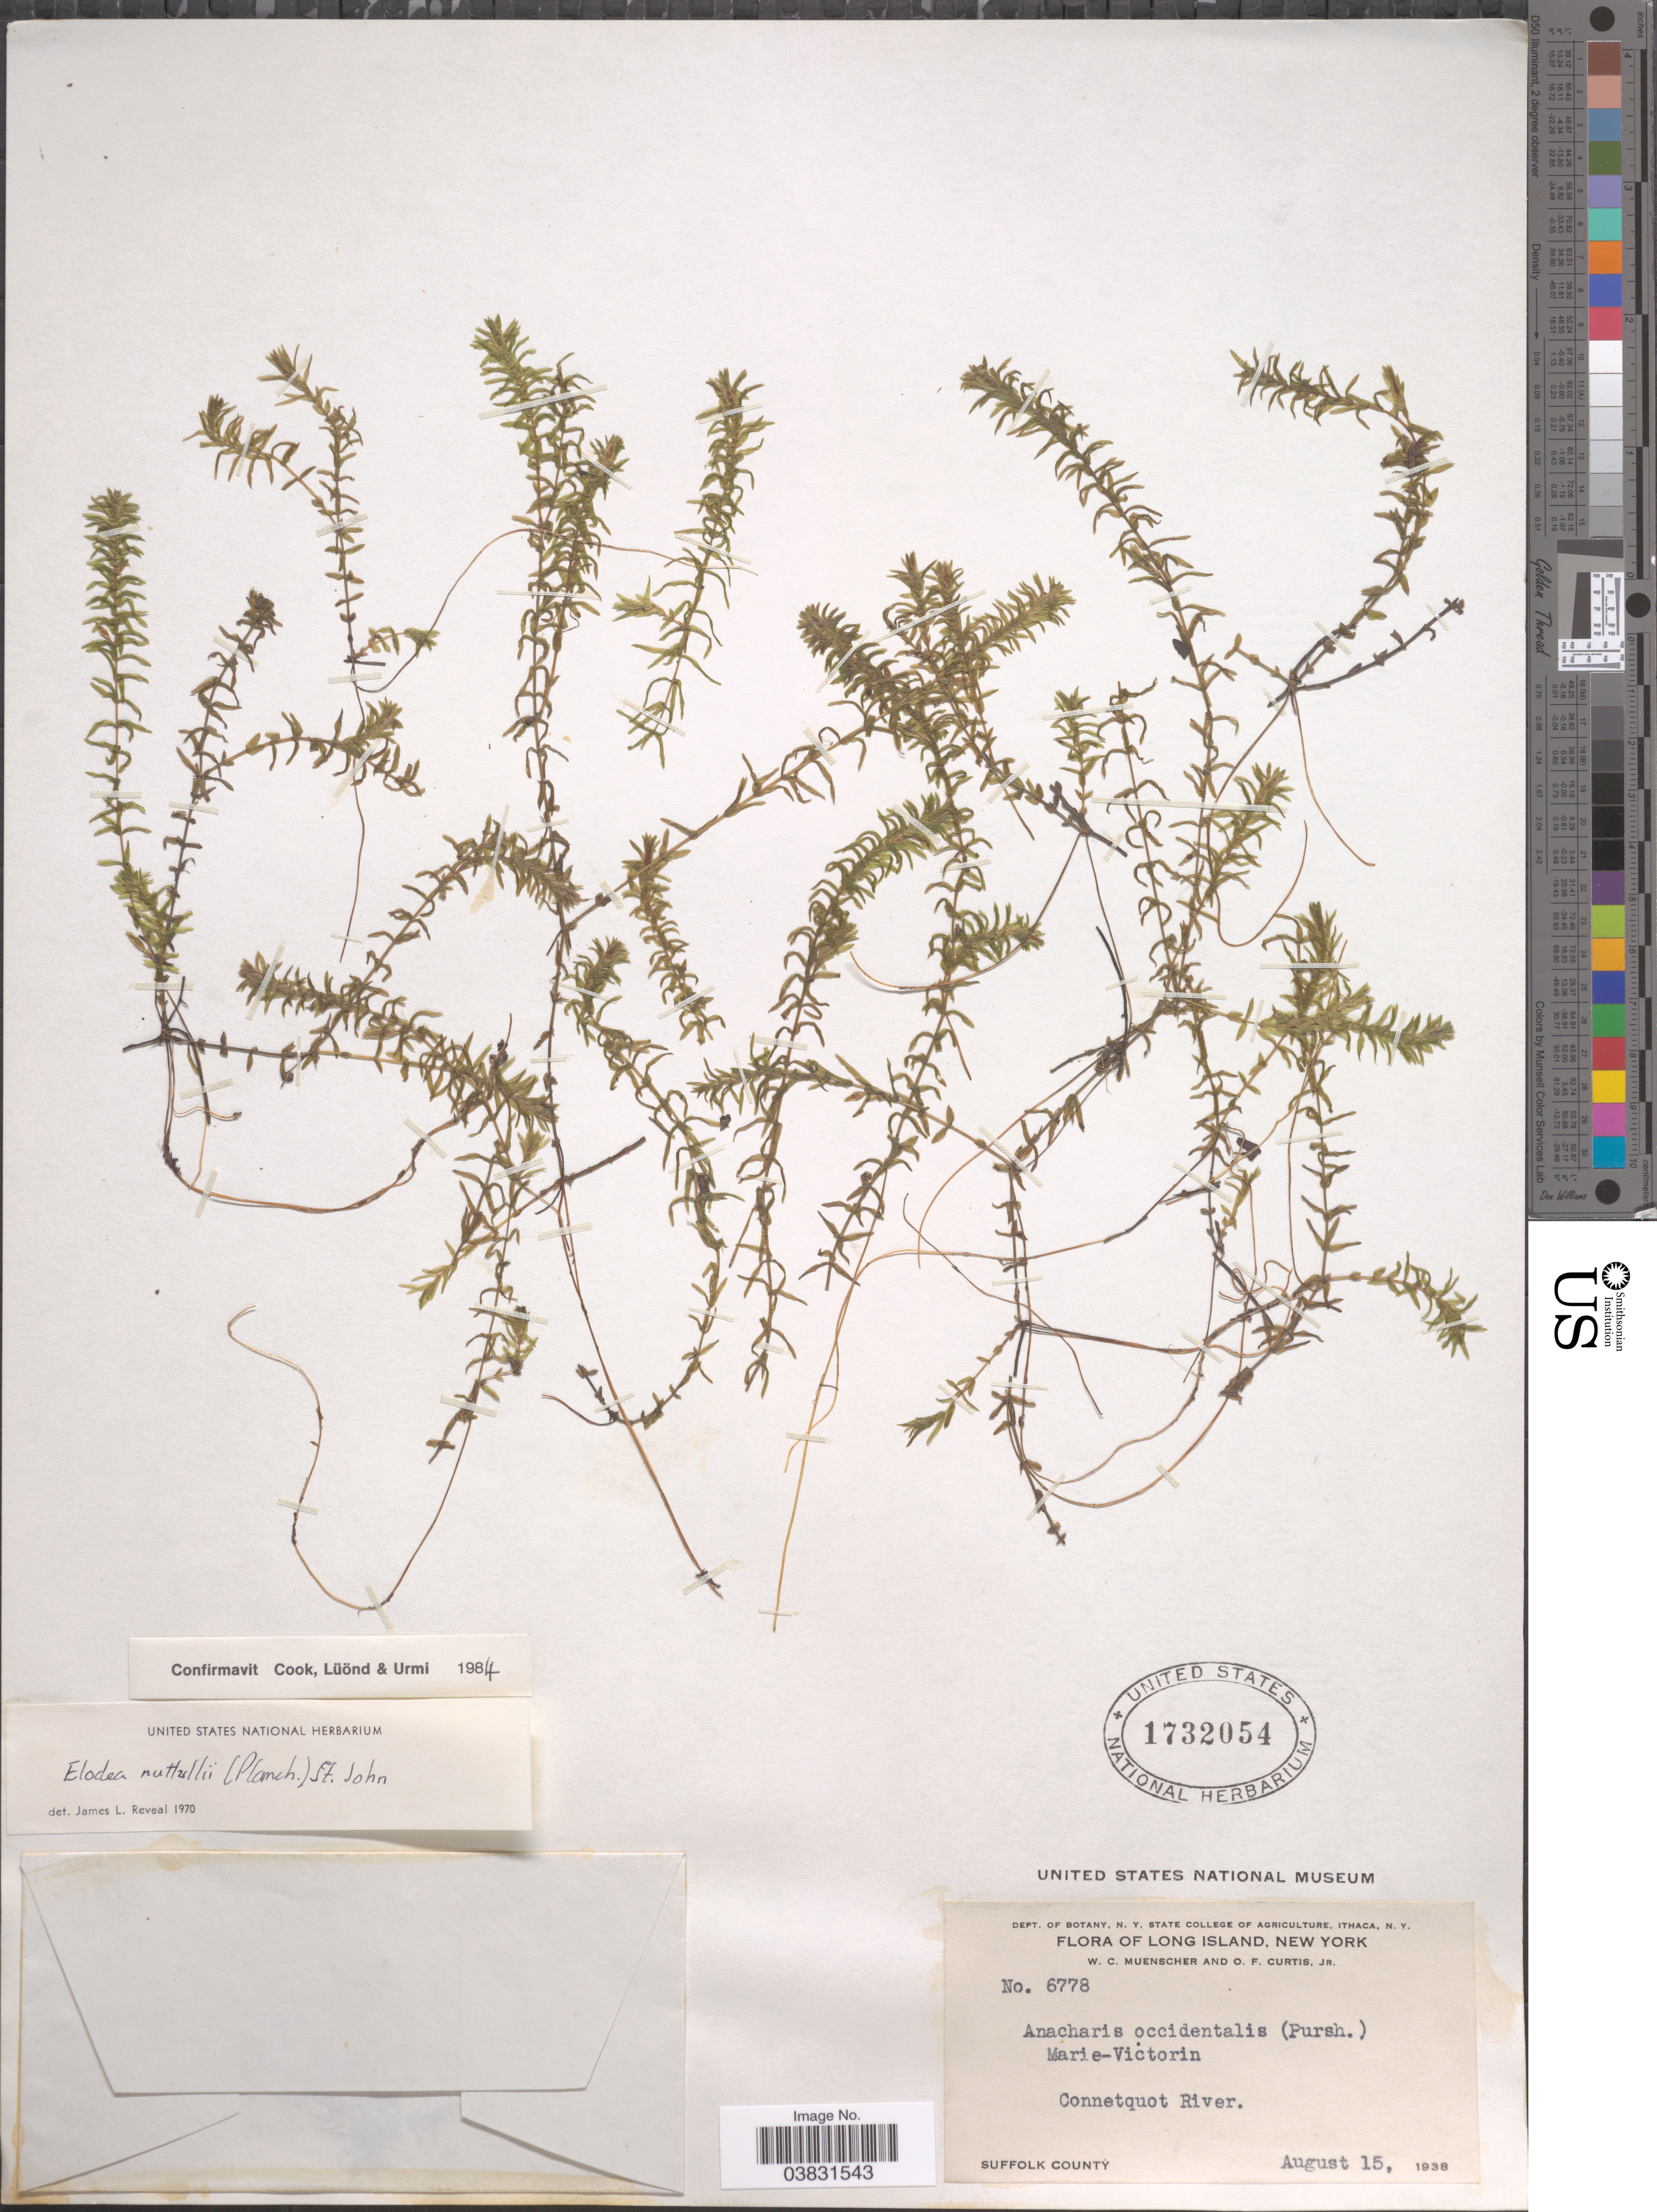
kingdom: Plantae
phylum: Tracheophyta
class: Liliopsida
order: Alismatales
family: Hydrocharitaceae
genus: Elodea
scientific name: Elodea nuttallii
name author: (Planch.) H. St. John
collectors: W. Muenscher & O. Curtis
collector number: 6778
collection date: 1938-08-15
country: United States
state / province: New York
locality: Long Island. Connetquot River.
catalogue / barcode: US 1732054